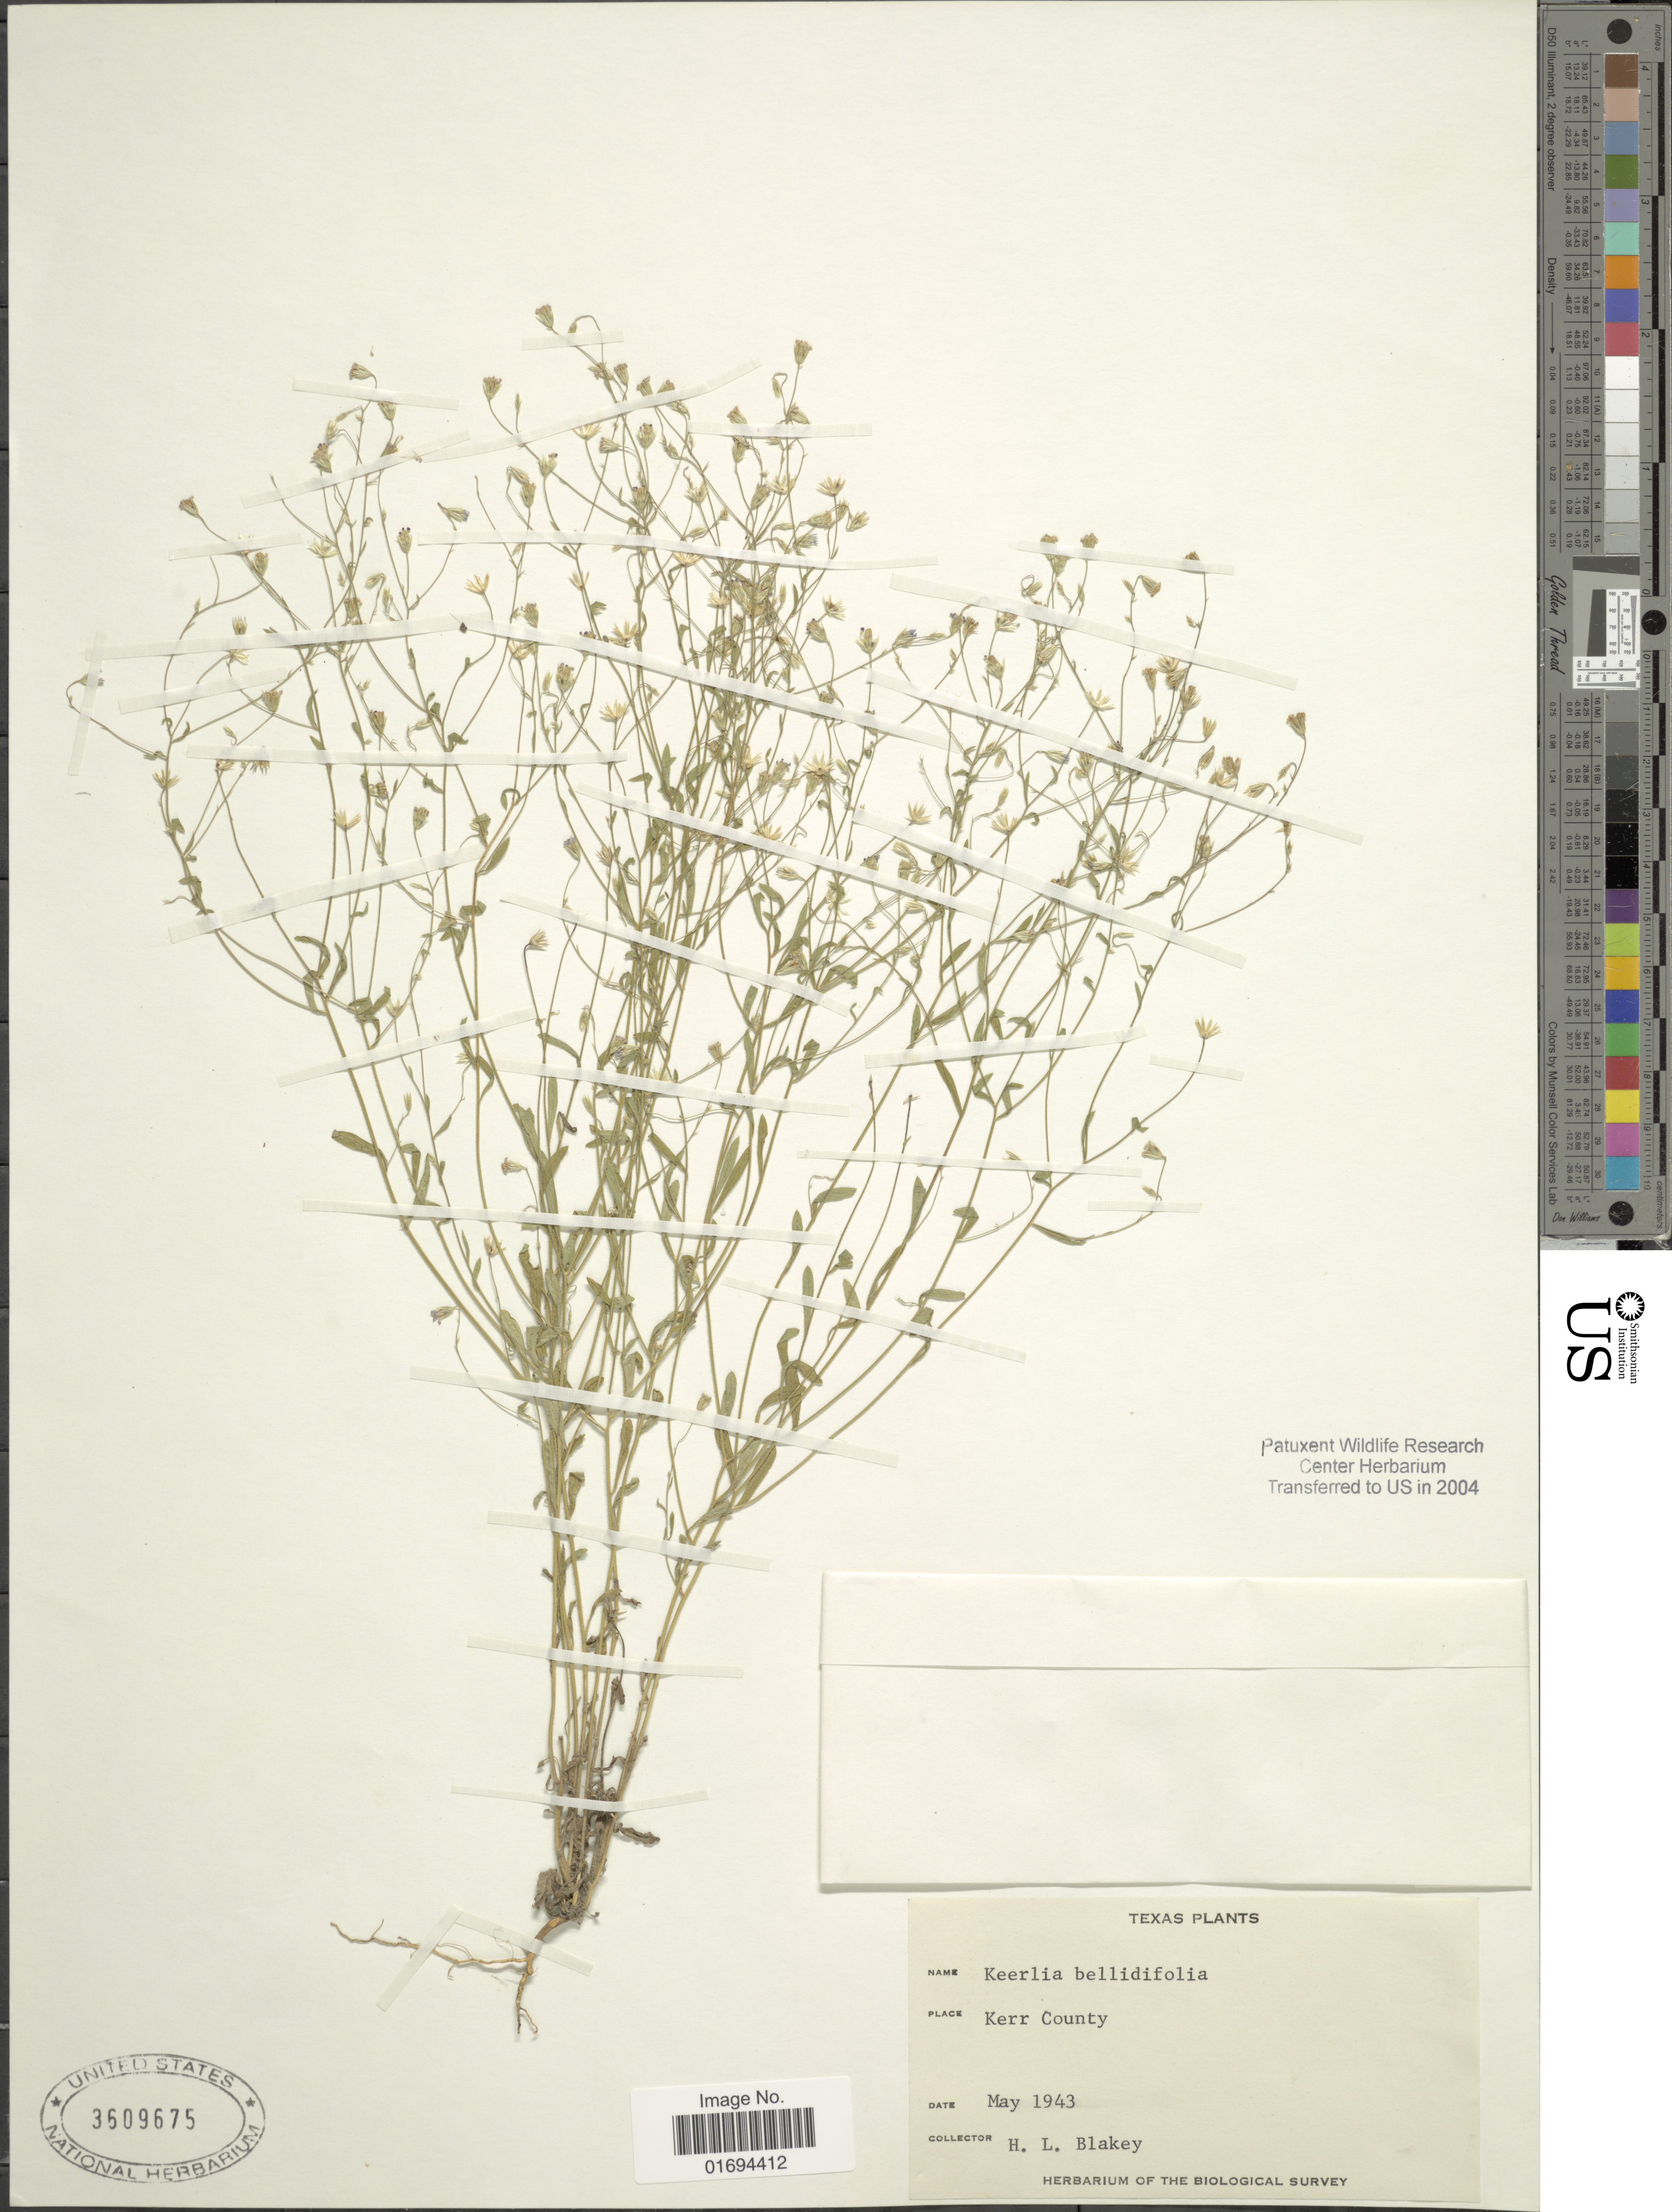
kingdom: Plantae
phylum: Tracheophyta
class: Magnoliopsida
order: Asterales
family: Asteraceae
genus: Chaetopappa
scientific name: Chaetopappa bellidifolia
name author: (A. Gray) Shinners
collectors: H. Blakey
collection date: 1943-05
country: United States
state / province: Texas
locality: Kerr County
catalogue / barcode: US 3509675